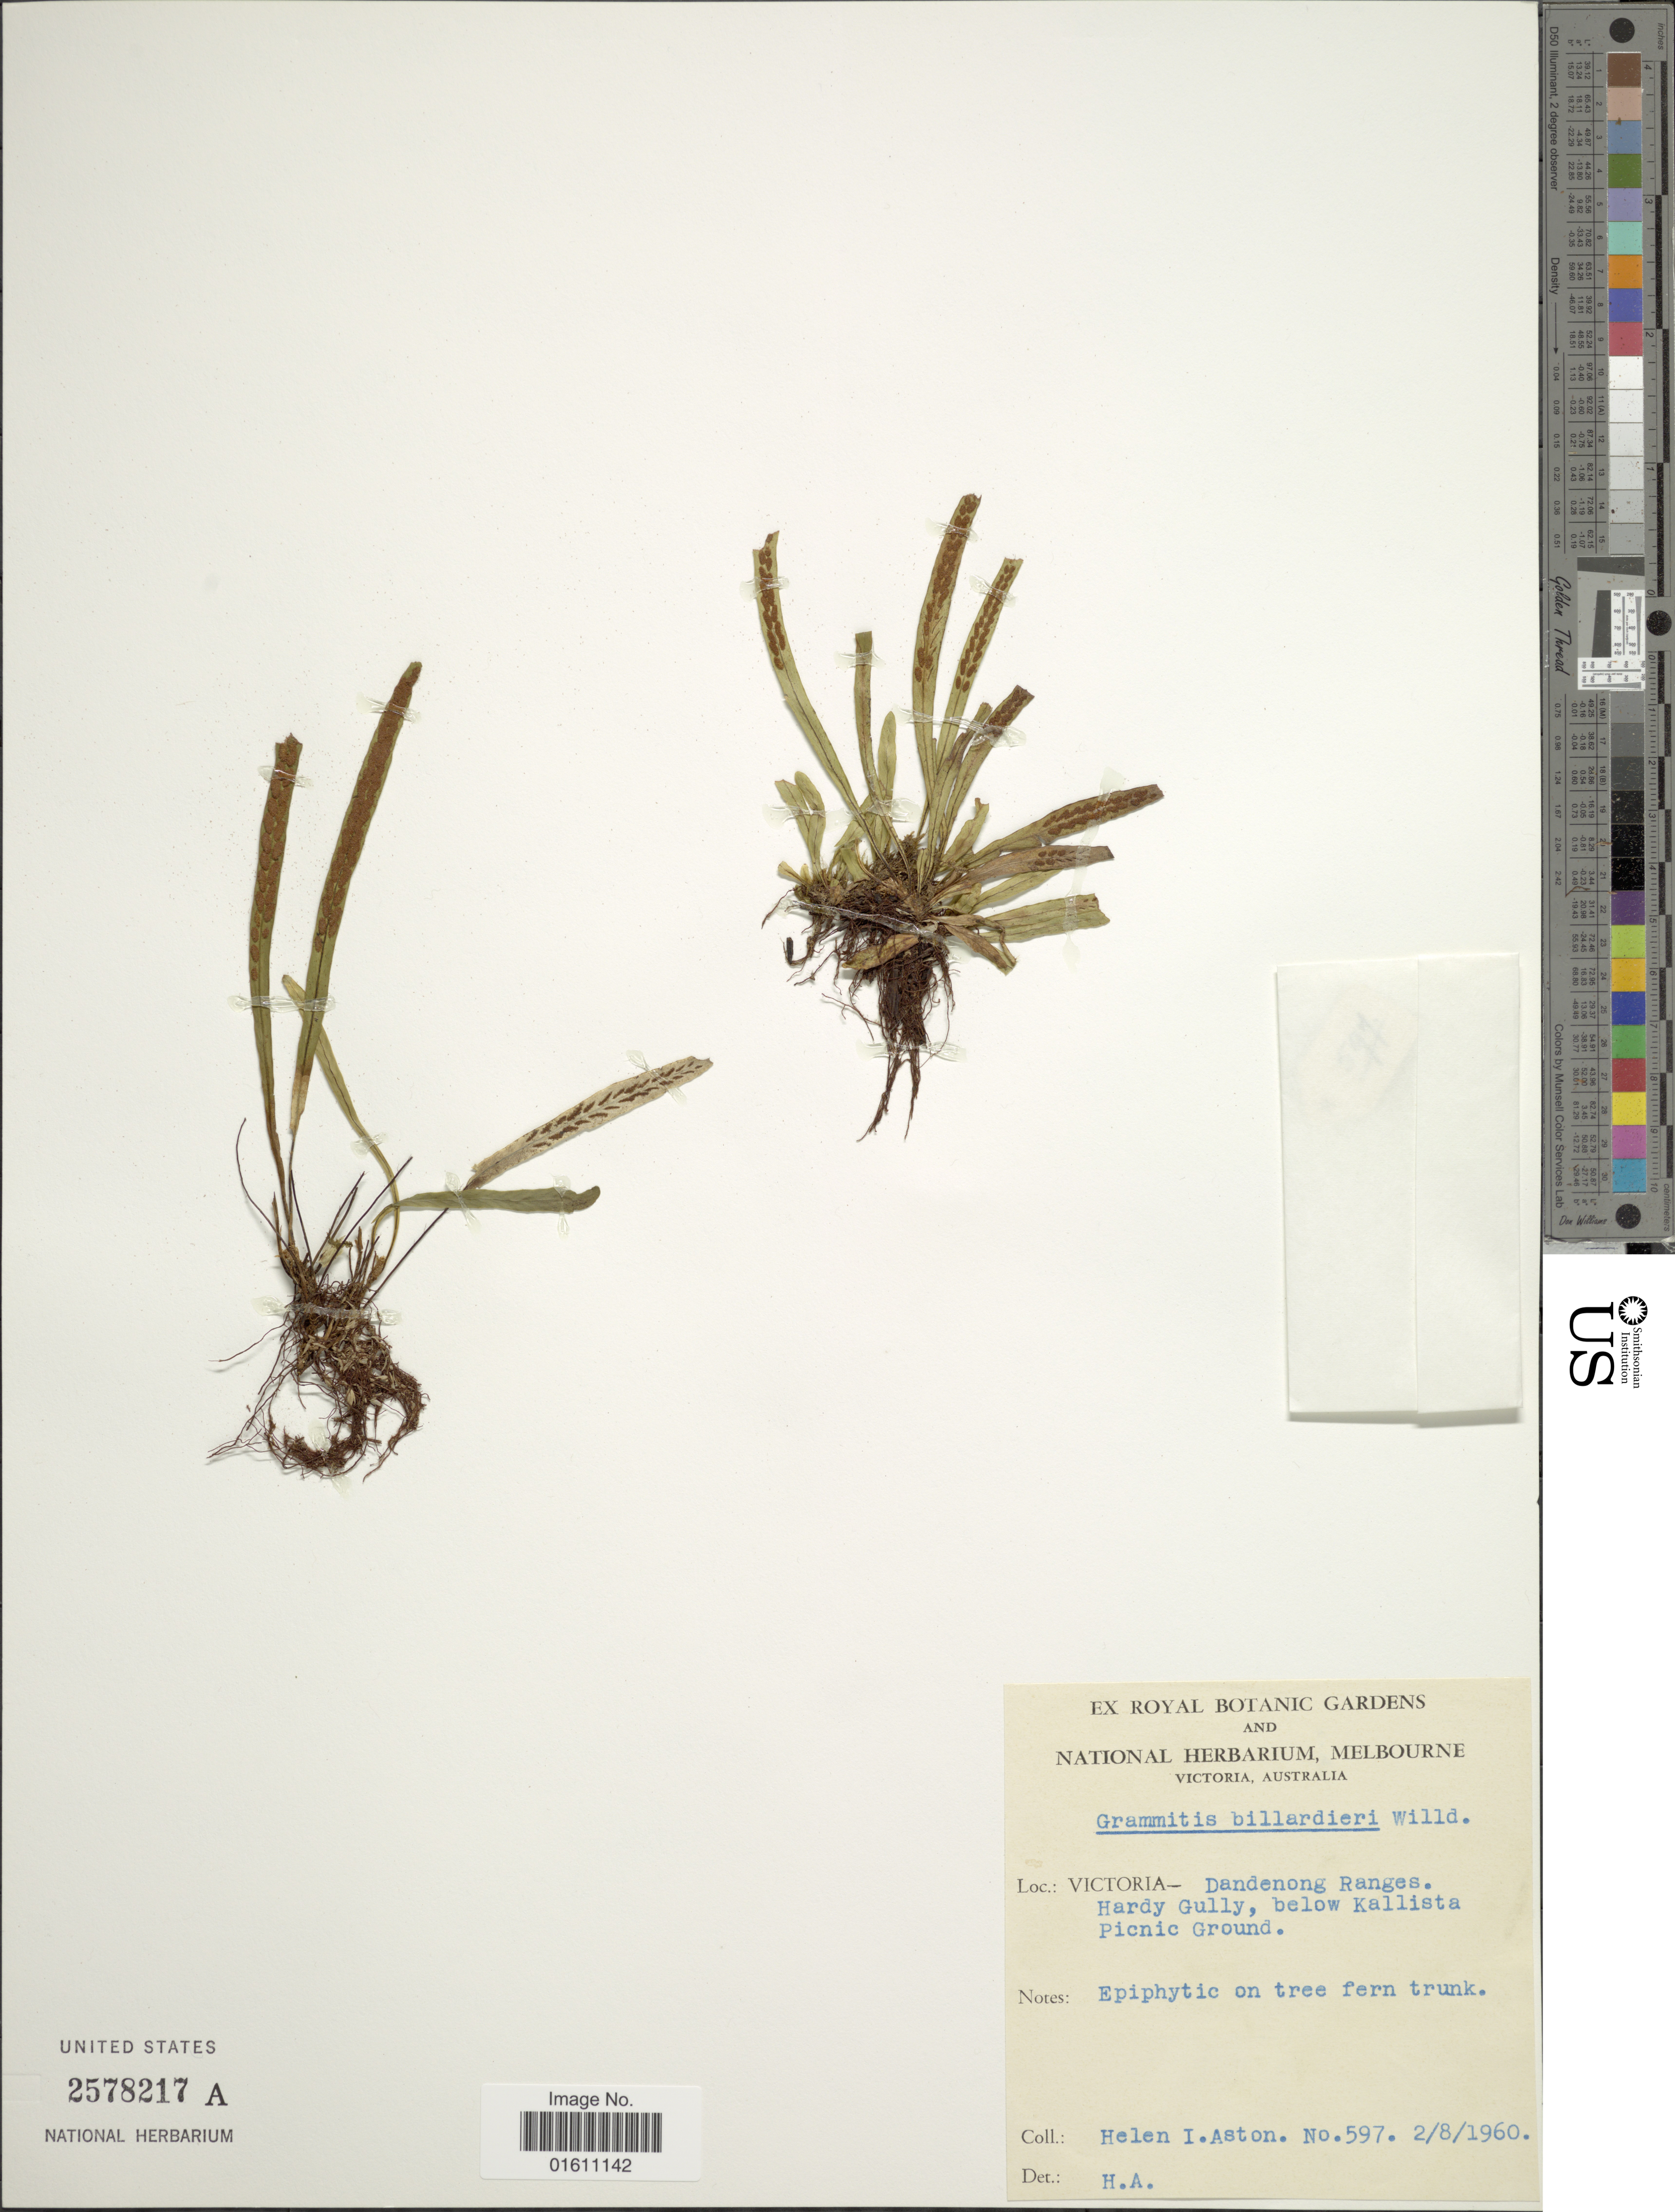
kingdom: Plantae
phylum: Tracheophyta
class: Polypodiopsida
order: Polypodiales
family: Polypodiaceae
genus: Notogrammitis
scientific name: Notogrammitis billardierei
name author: (Willd.) Parris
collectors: H. I. Aston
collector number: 597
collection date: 1960-08-02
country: Australia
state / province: Victoria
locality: Victoria - Dandenong Ranges. Hardy Gully, below Kallista Picnic Ground.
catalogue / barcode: US 2578217A